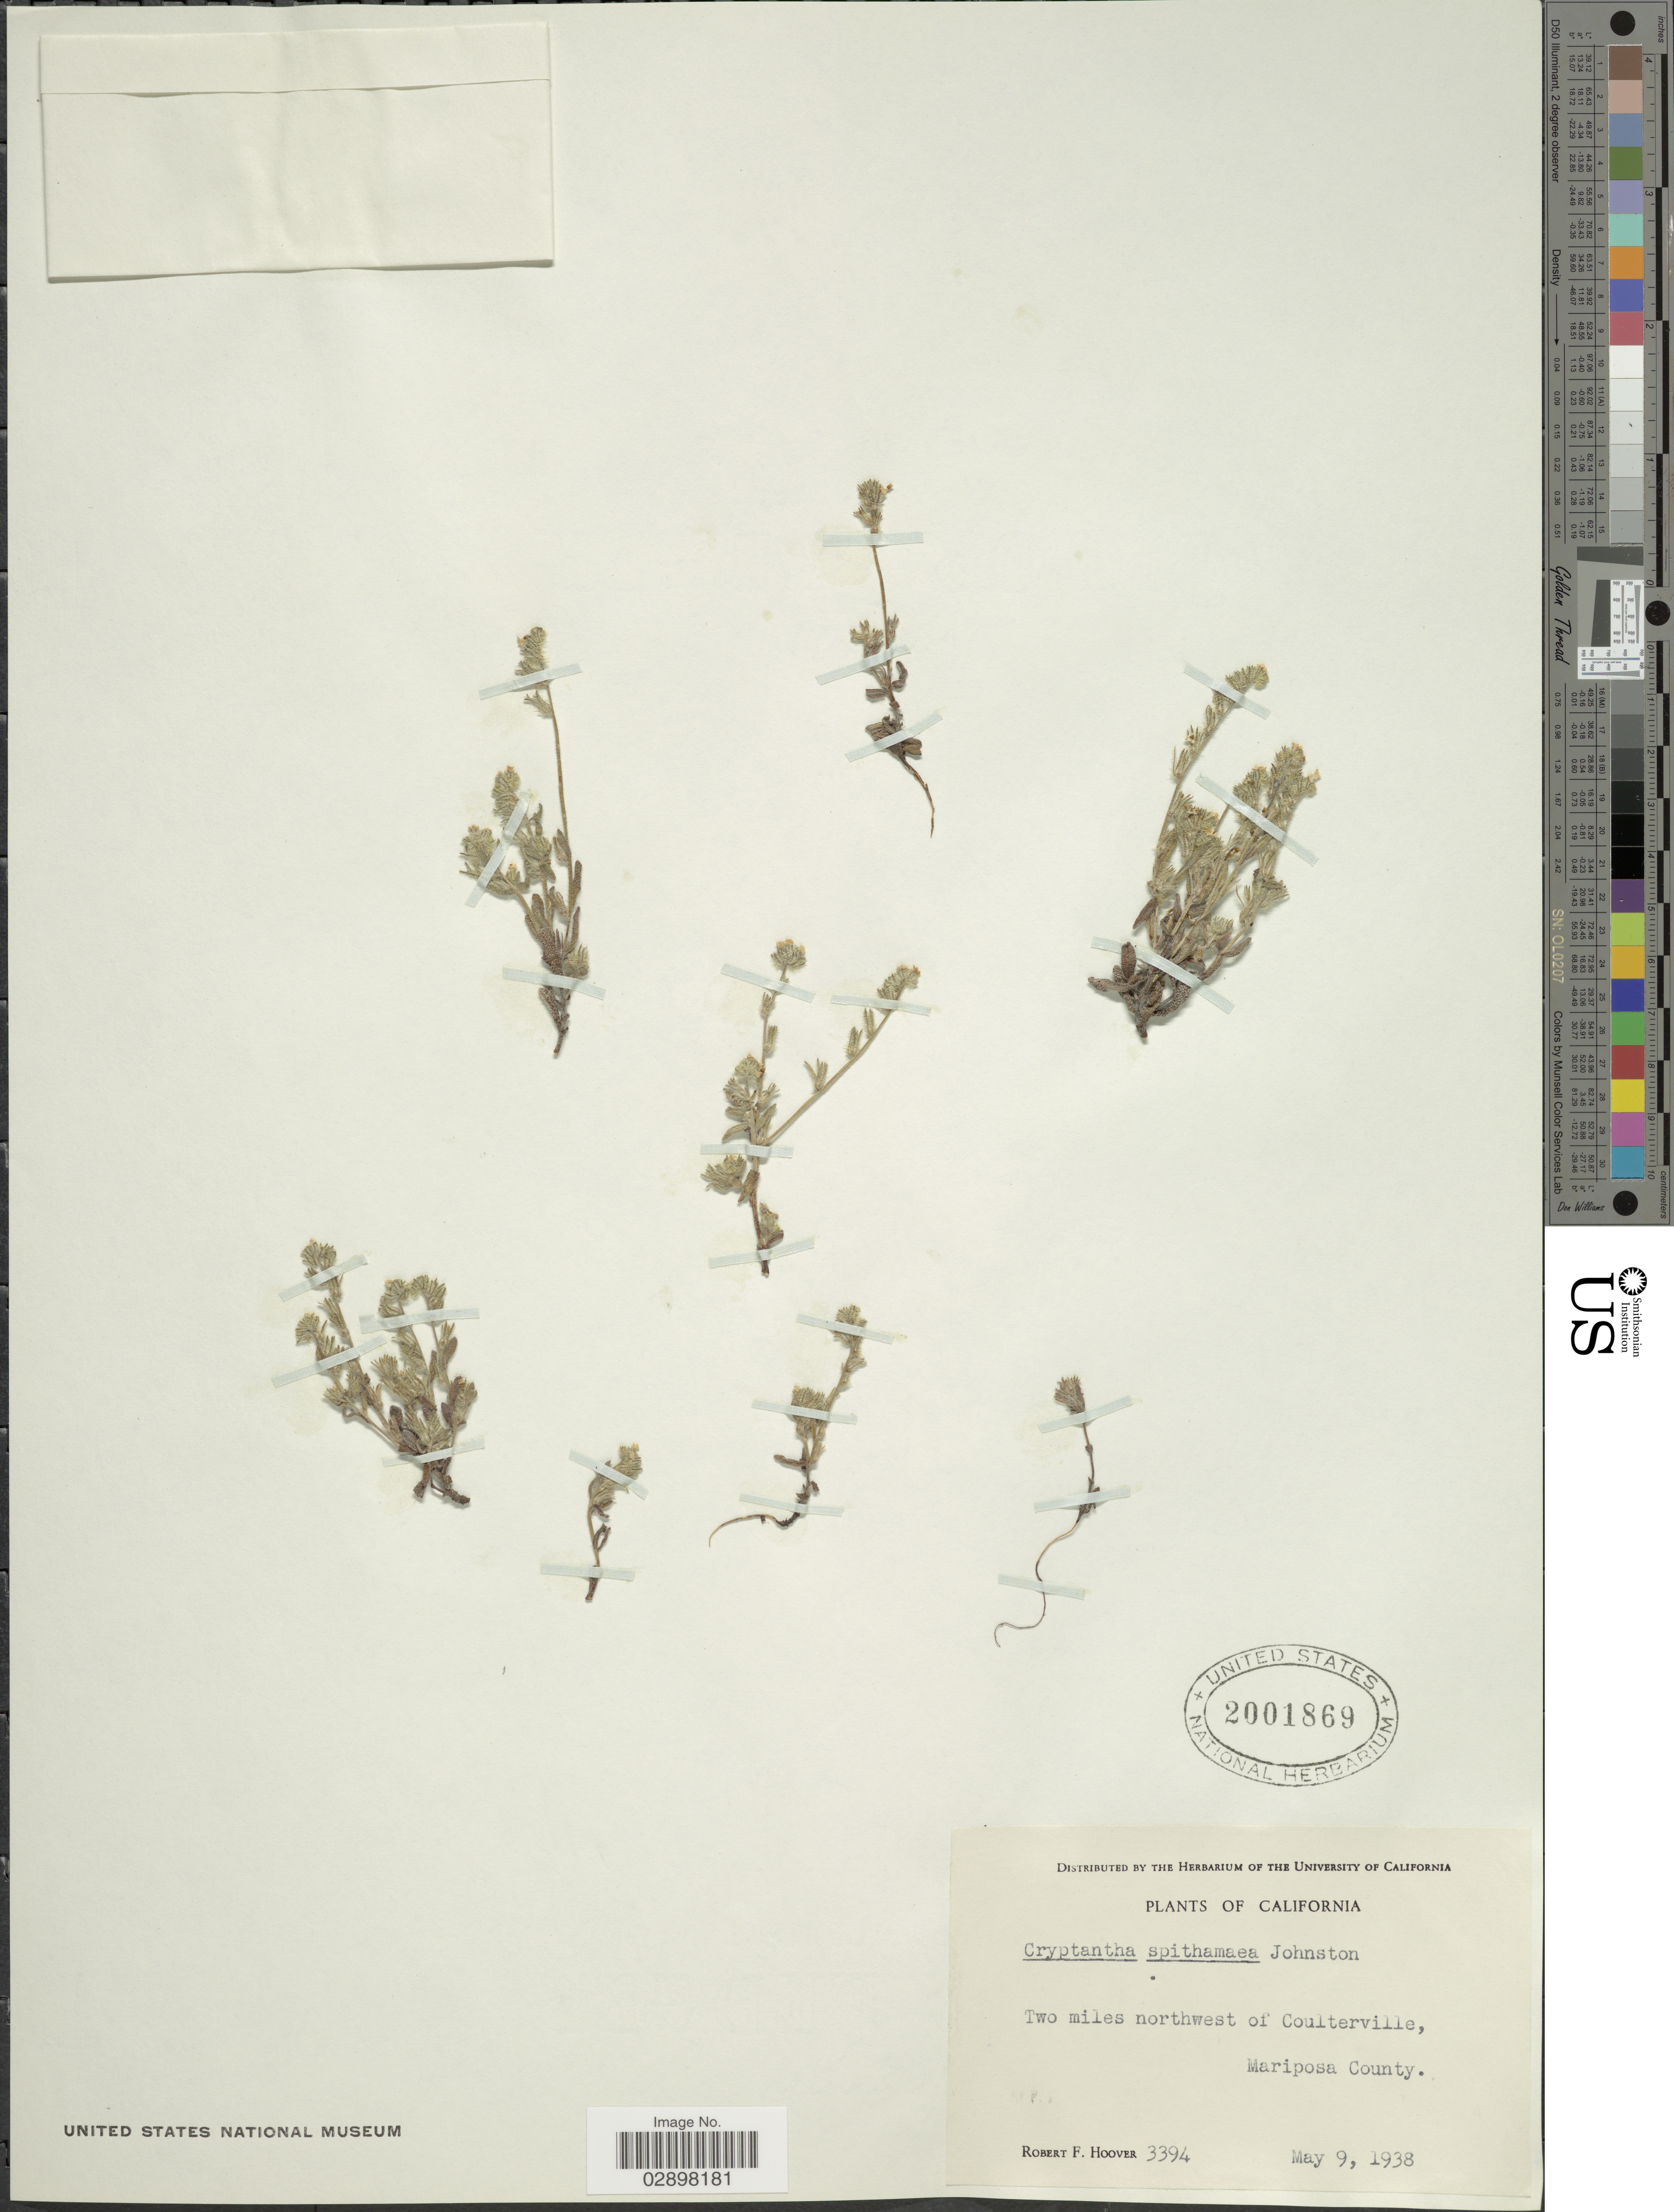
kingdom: Plantae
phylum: Tracheophyta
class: Magnoliopsida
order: Boraginales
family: Boraginaceae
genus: Cryptantha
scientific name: Cryptantha spithamaea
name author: I.M. Johnst.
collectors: R. F. Hoover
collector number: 3394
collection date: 1938-05-09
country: United States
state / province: California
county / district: Mariposa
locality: Two miles northwest of Coulterville, Mariposa County.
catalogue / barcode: US 2001869